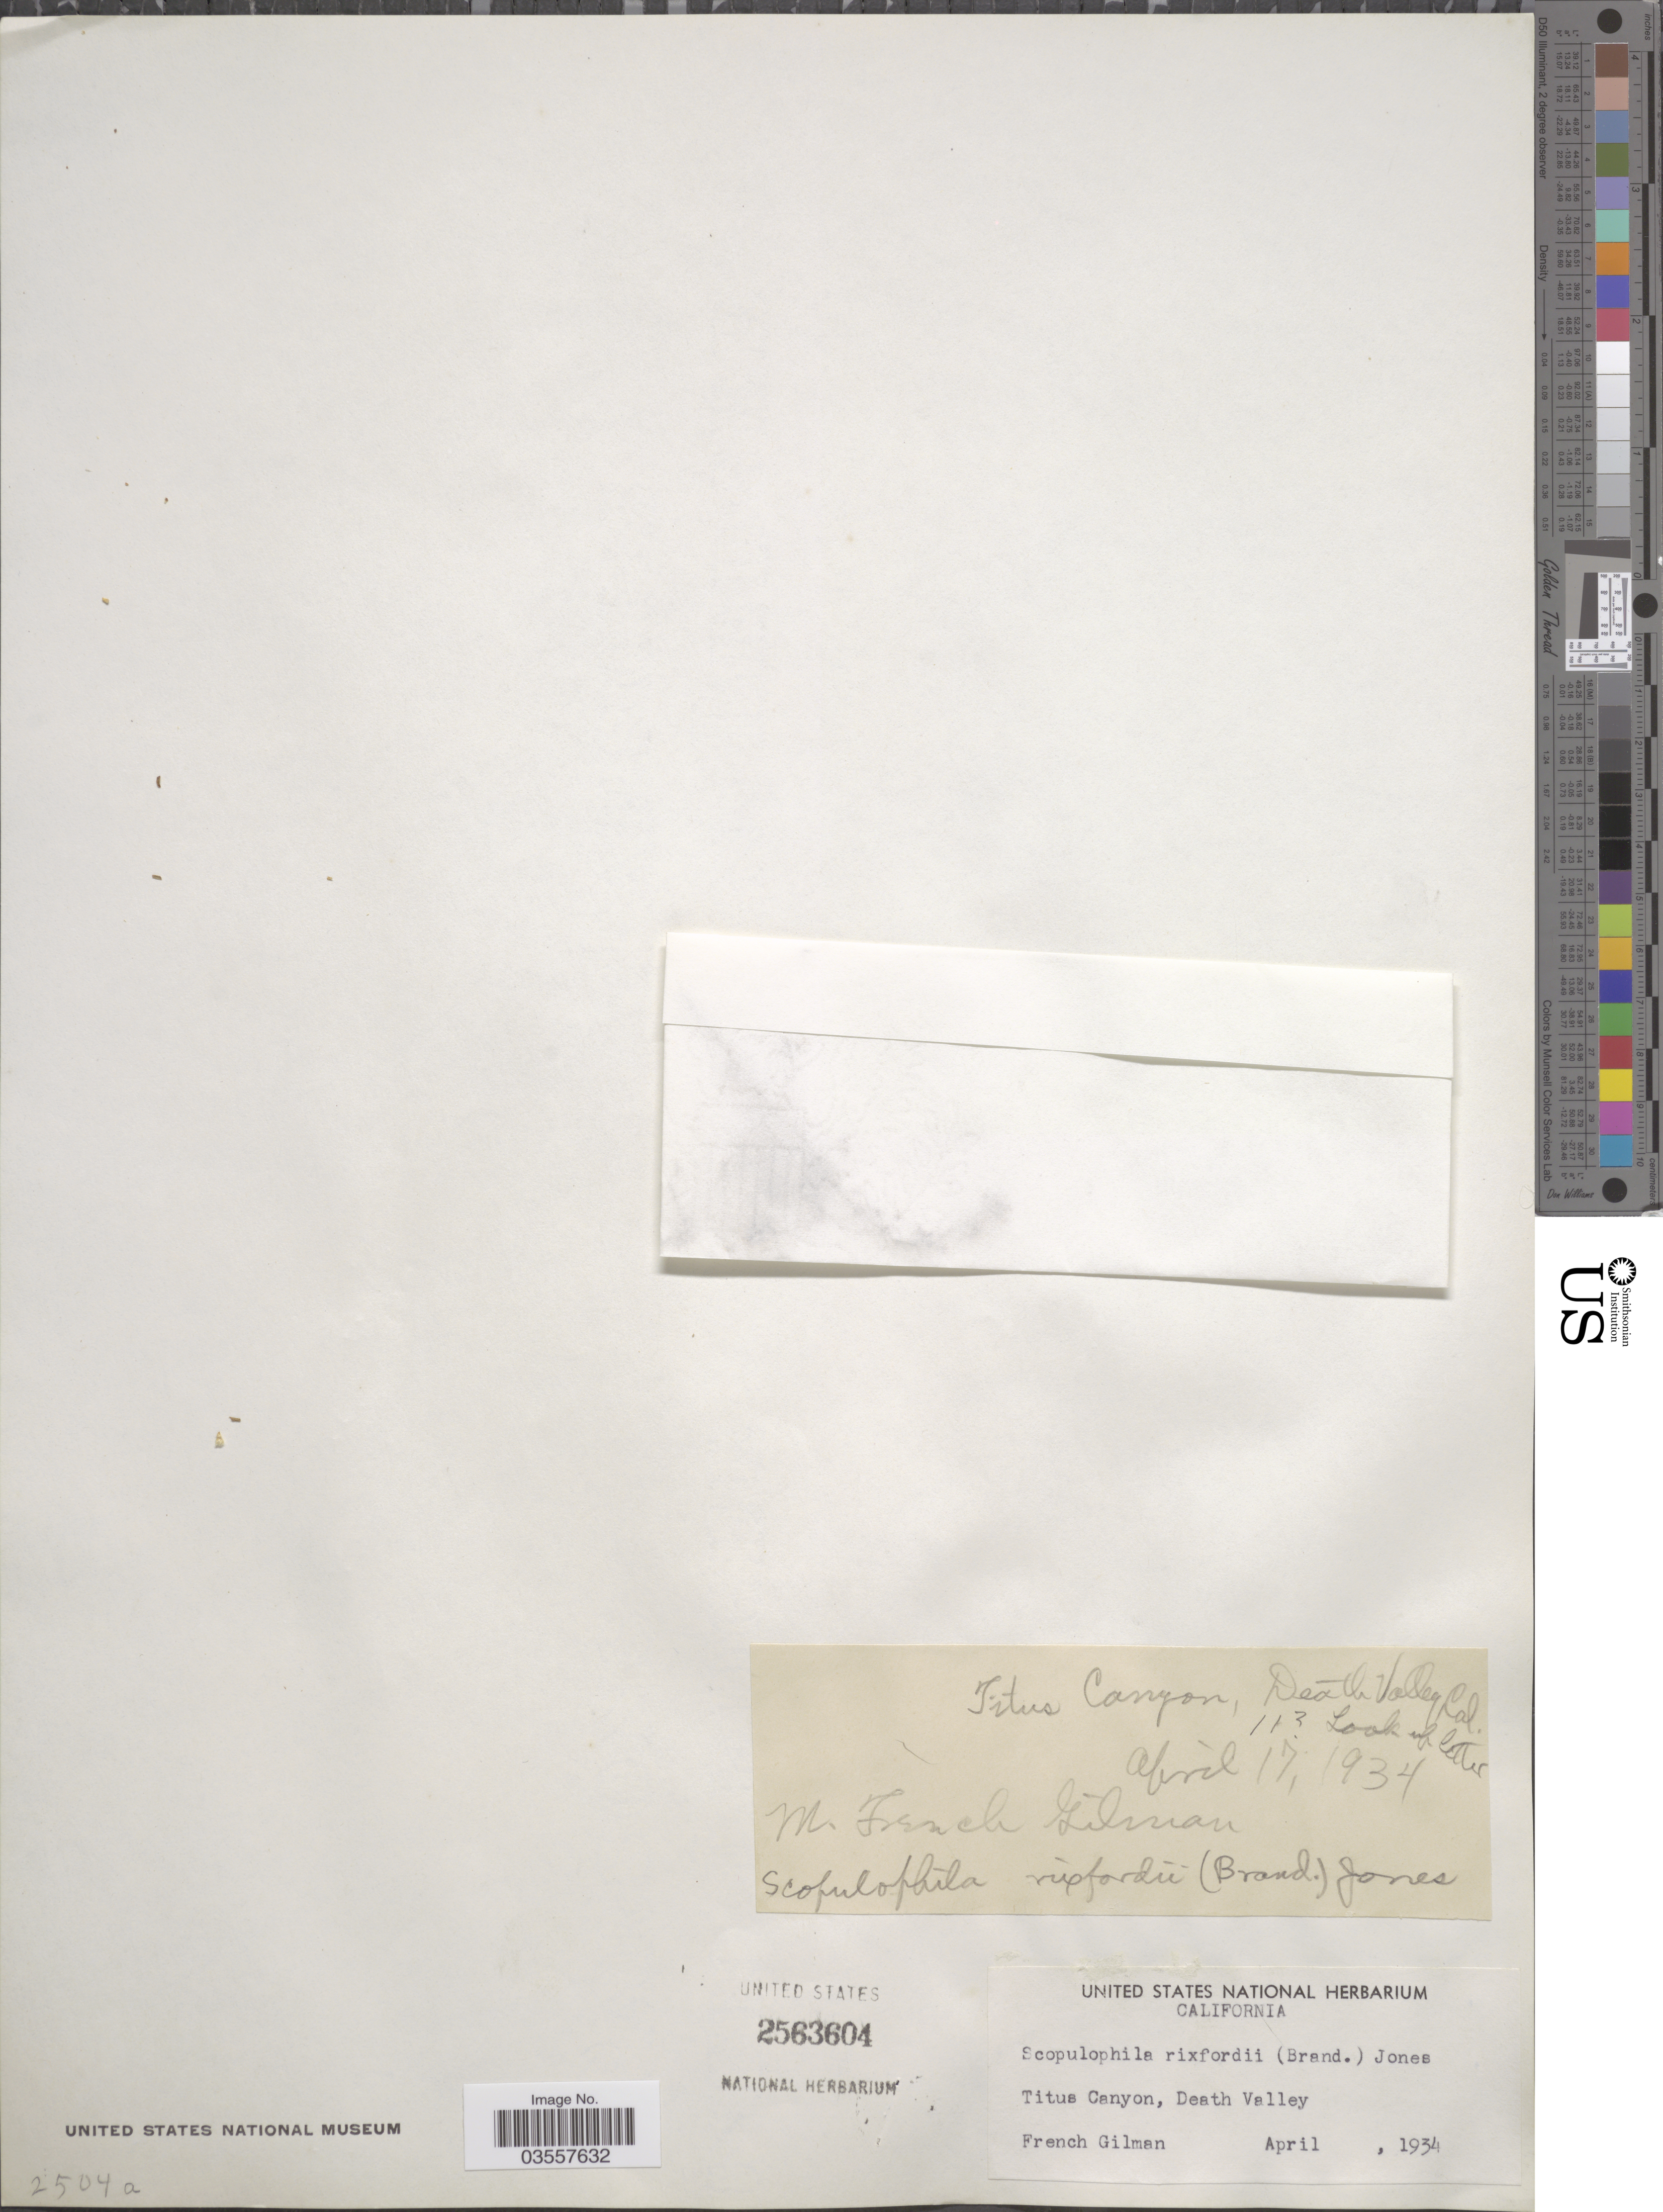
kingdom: Plantae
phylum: Tracheophyta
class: Magnoliopsida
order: Caryophyllales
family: Caryophyllaceae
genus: Scopulophila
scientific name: Scopulophila sp.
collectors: F. Gilman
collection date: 1934-04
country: United States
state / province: California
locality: Titus Canyon, Death Valley.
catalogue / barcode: US 2563604